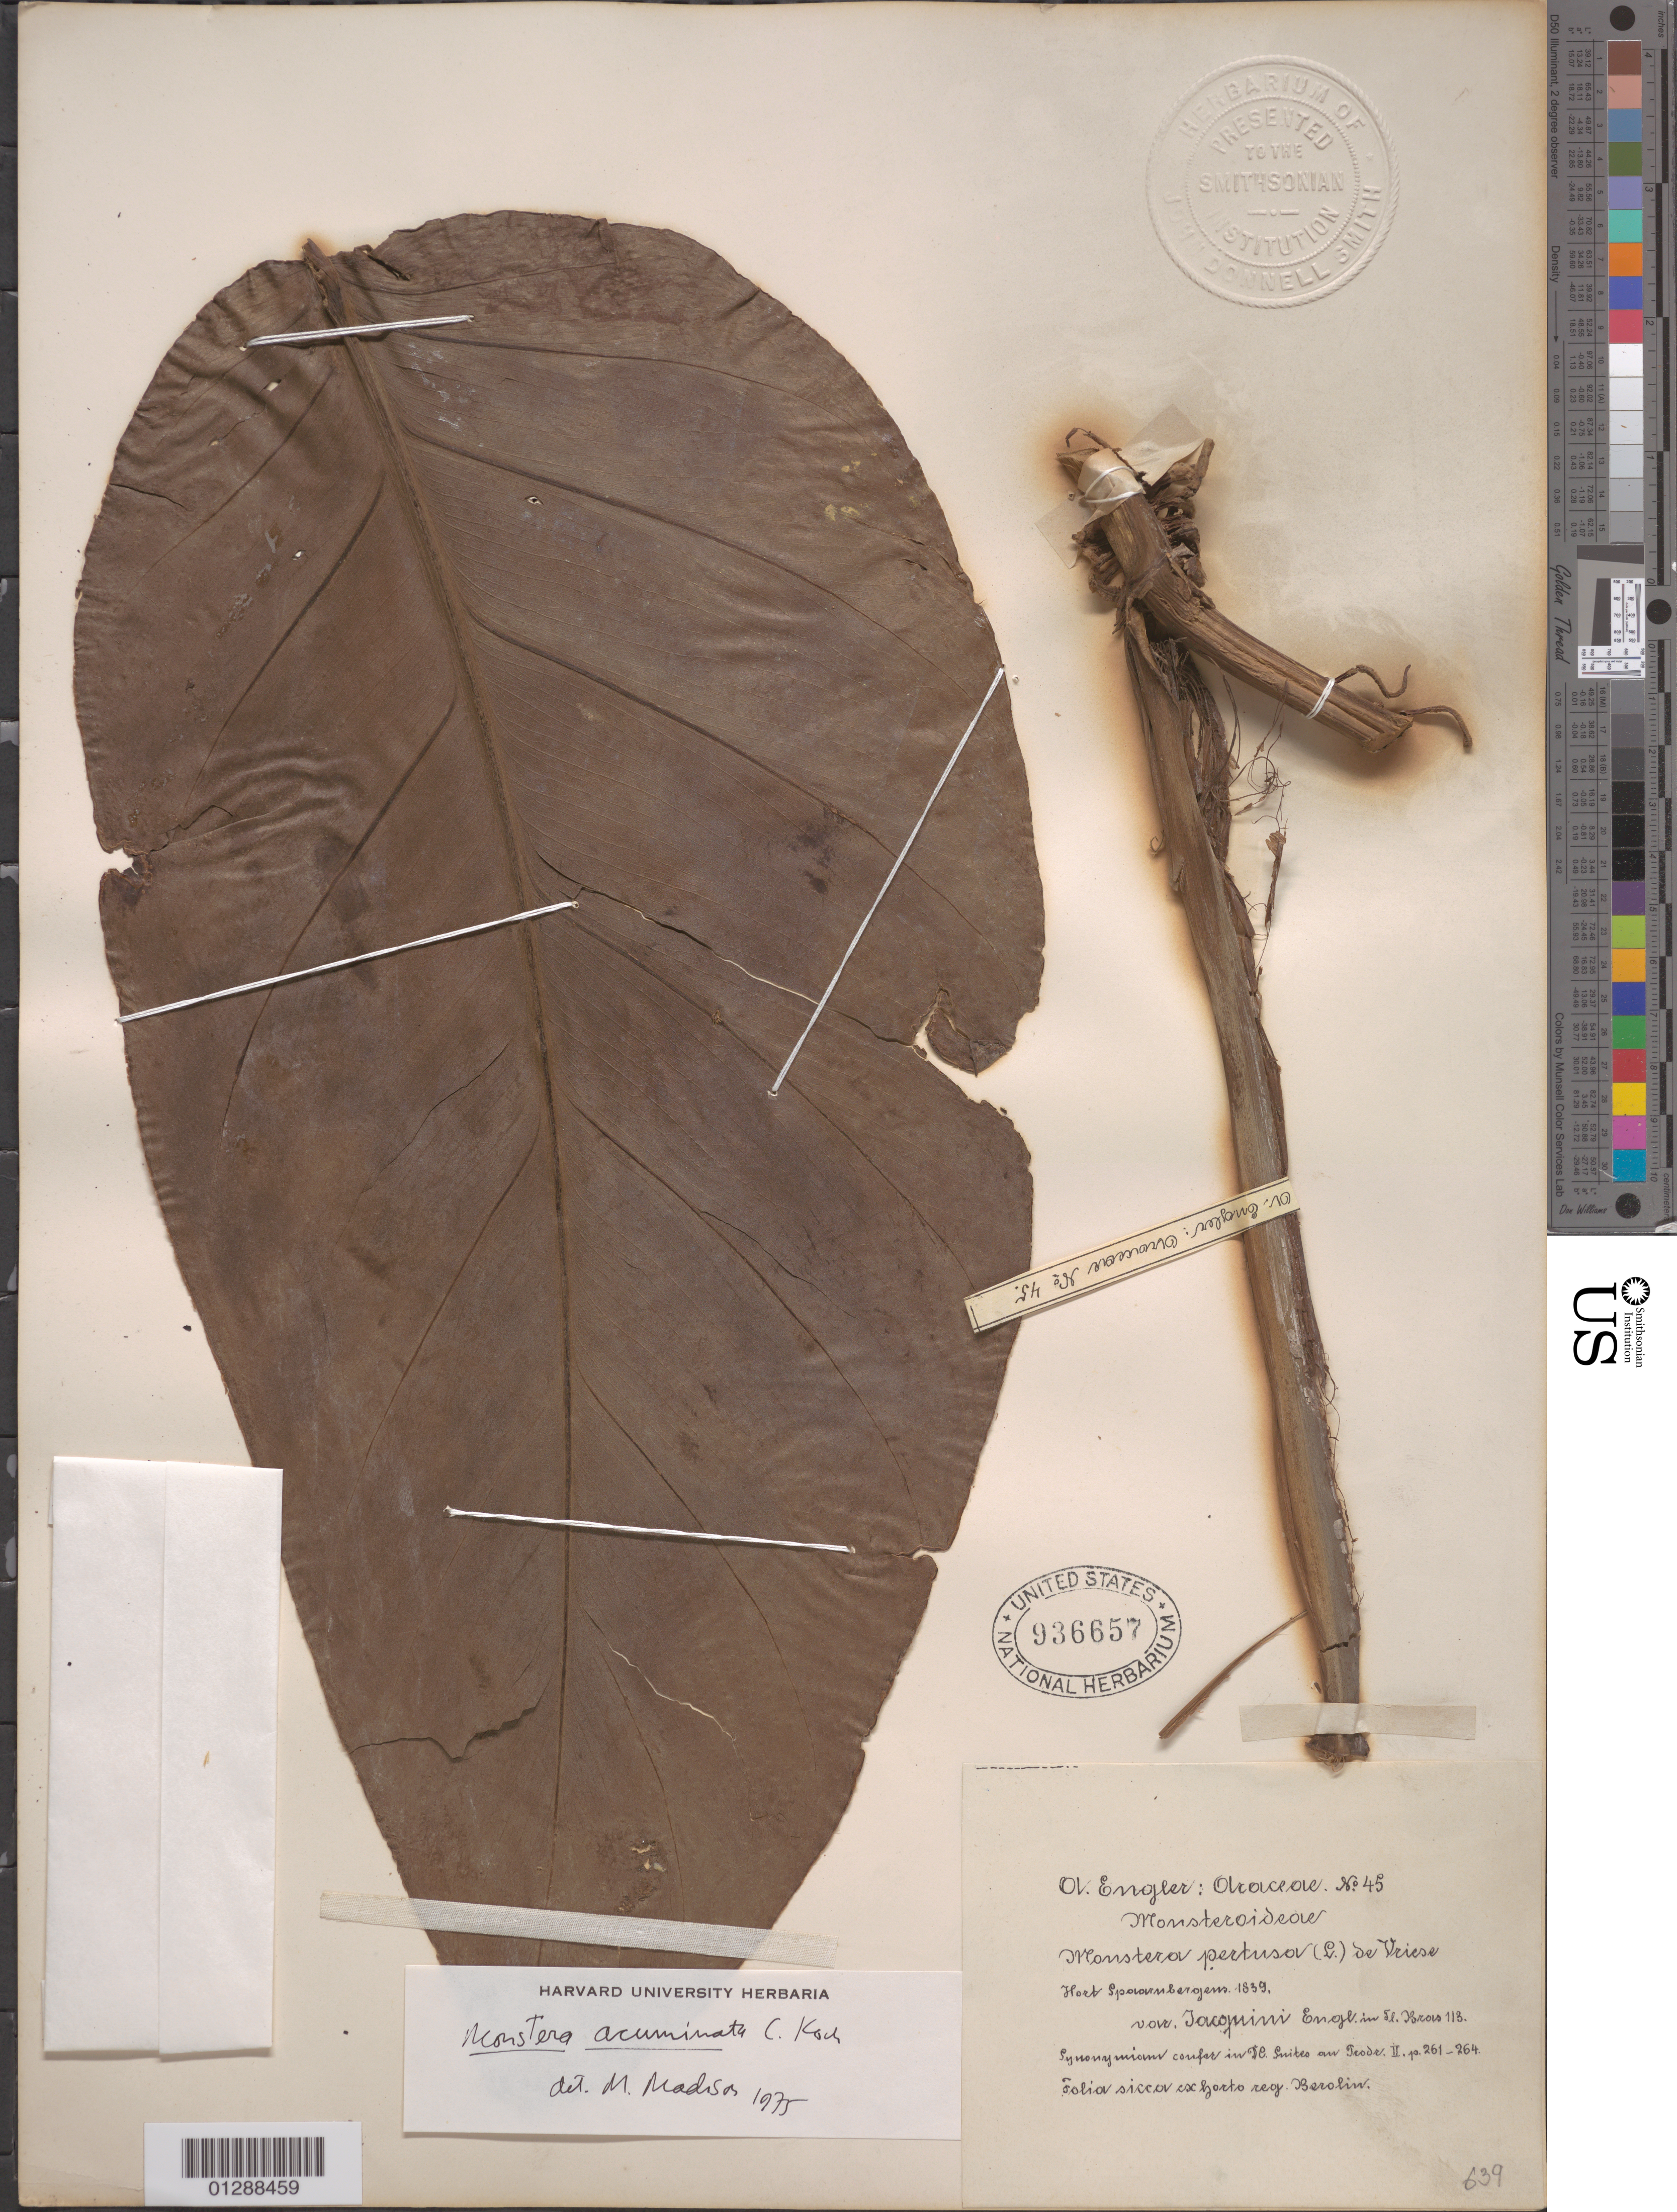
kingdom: Plantae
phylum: Tracheophyta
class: Liliopsida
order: Alismatales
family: Araceae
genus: Monstera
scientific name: Monstera acuminata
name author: K. Koch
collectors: A. Engler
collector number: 45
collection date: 1839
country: Germany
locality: Folia sicca ex horto reg. Berolin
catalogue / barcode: US 936657